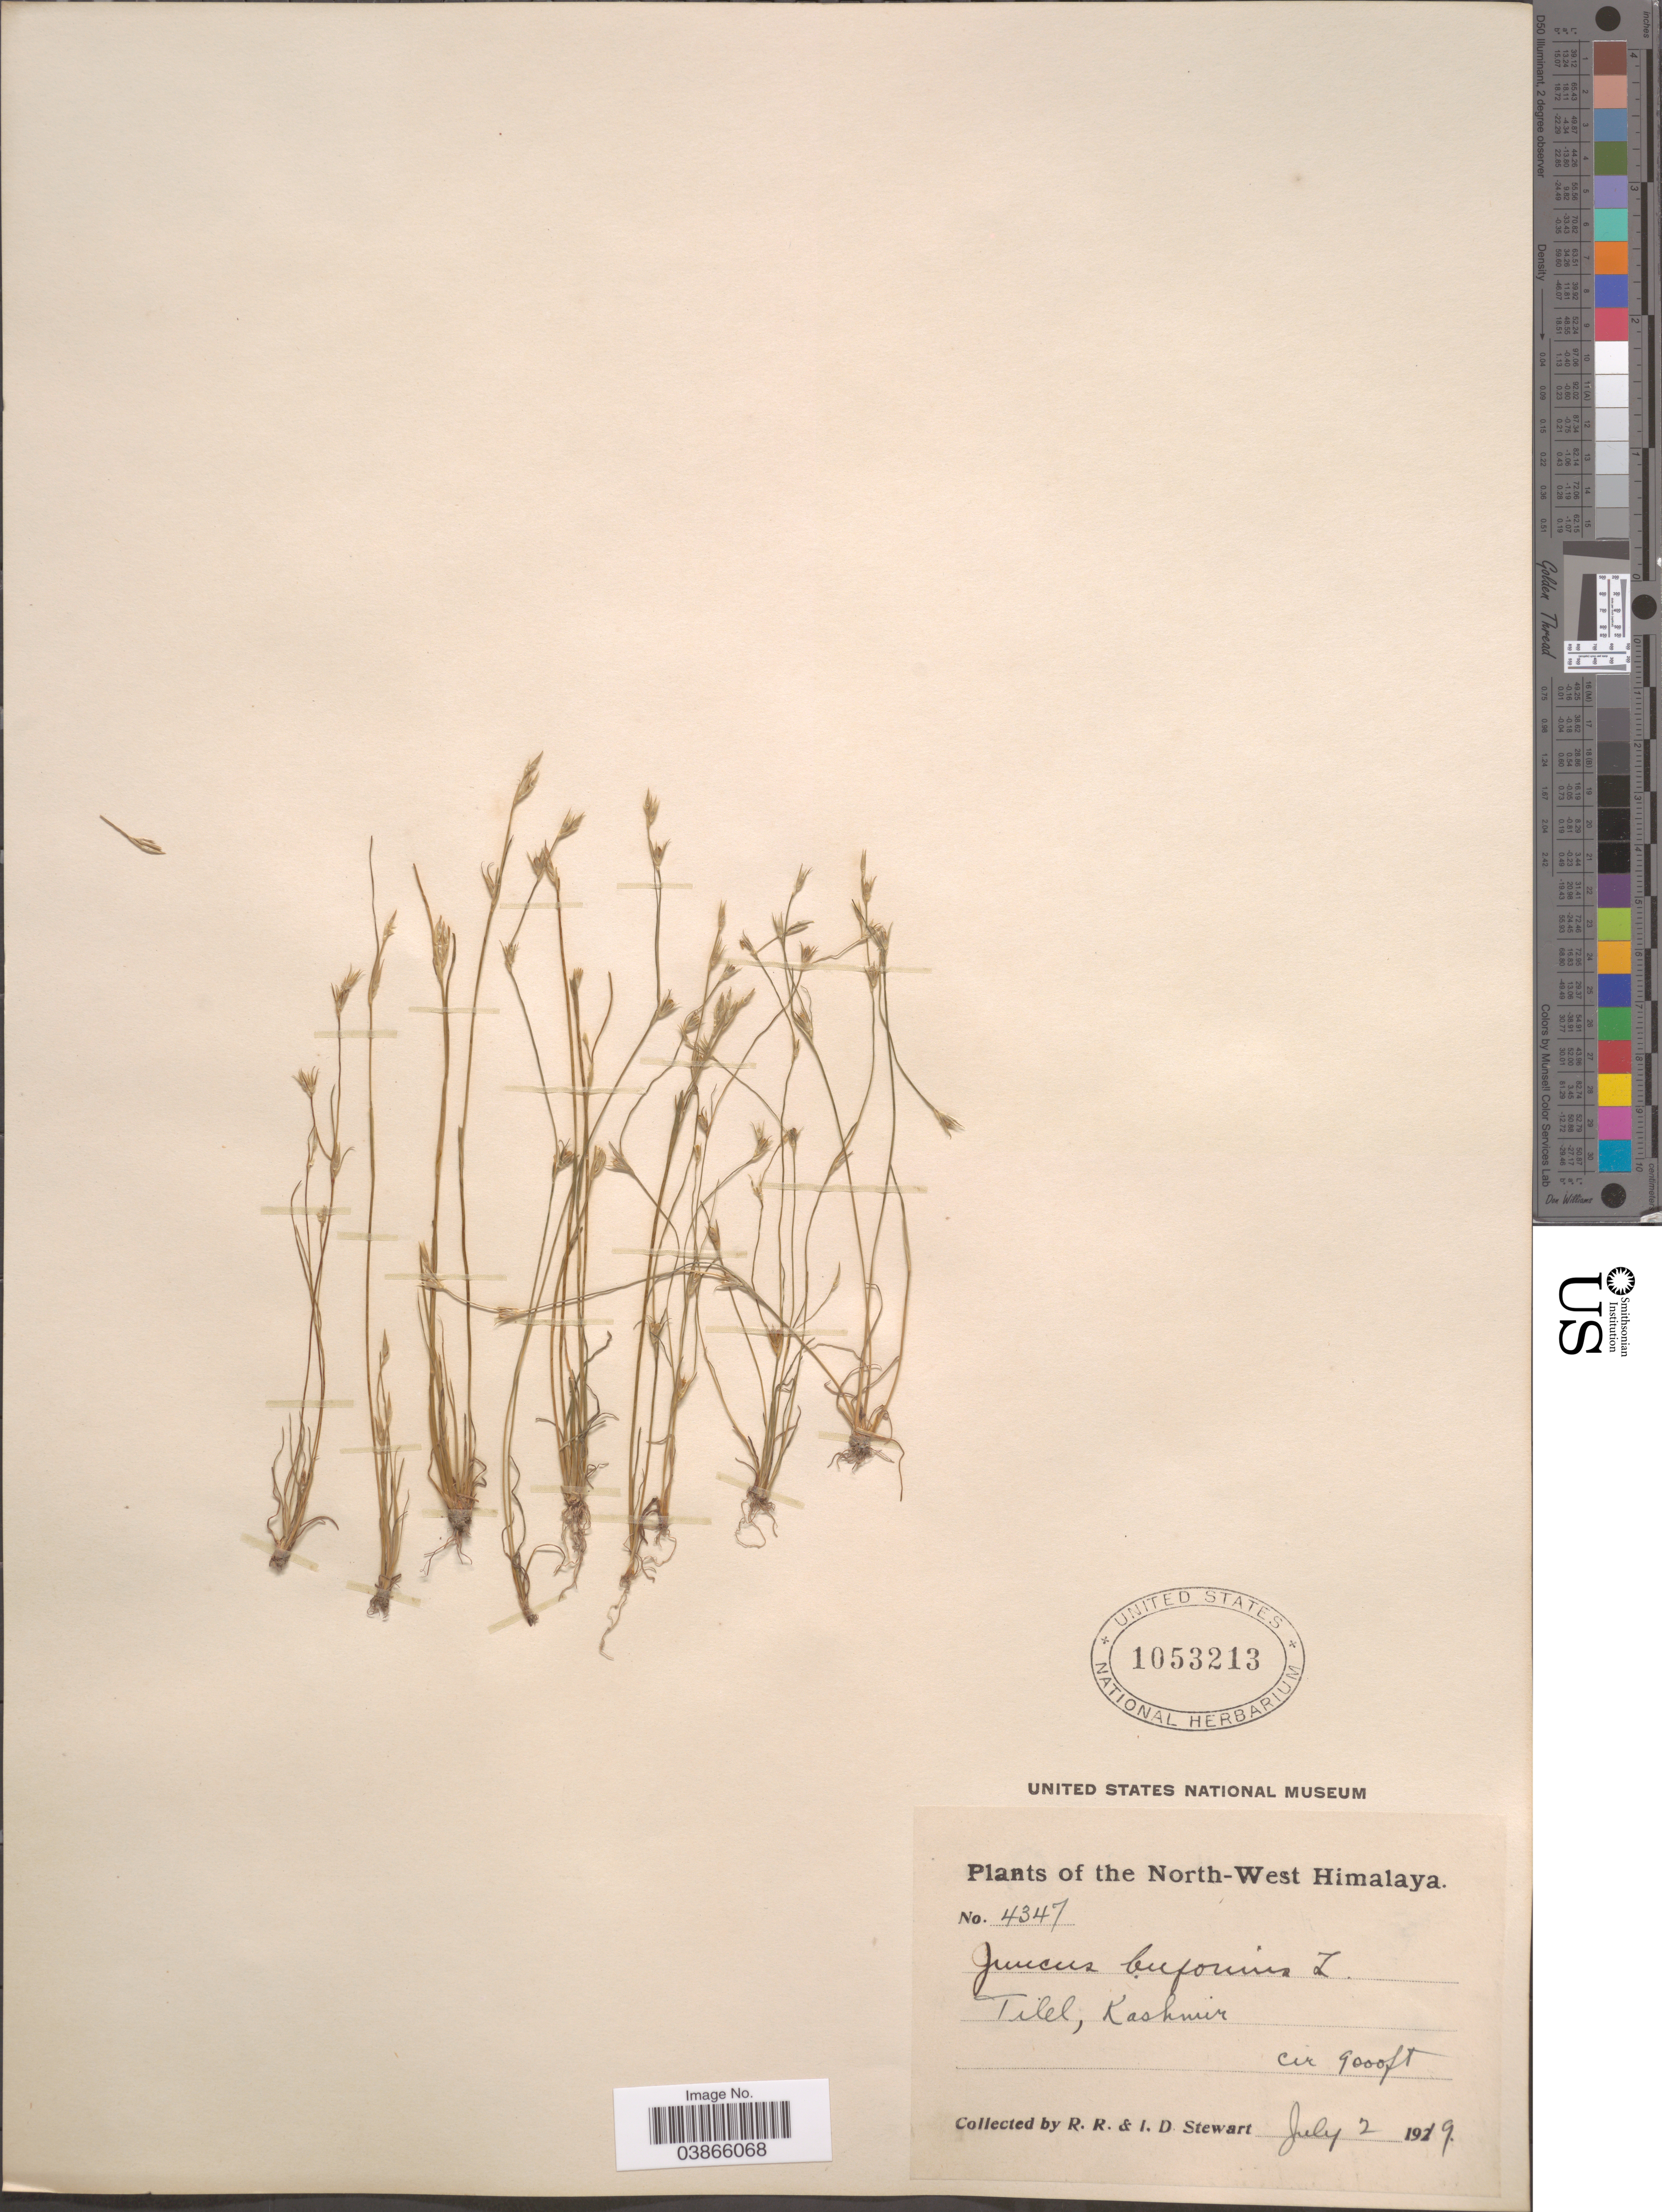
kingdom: Plantae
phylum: Tracheophyta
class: Liliopsida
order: Poales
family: Juncaceae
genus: Juncus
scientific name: Juncus bufonius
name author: L.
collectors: R. Stewart & I. Stewart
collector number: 4347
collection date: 1919-07-02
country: India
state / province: Jammu and Kashmir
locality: North-West Himalaya. Tilel, Kashmir.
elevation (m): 2743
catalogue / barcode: US 1053213